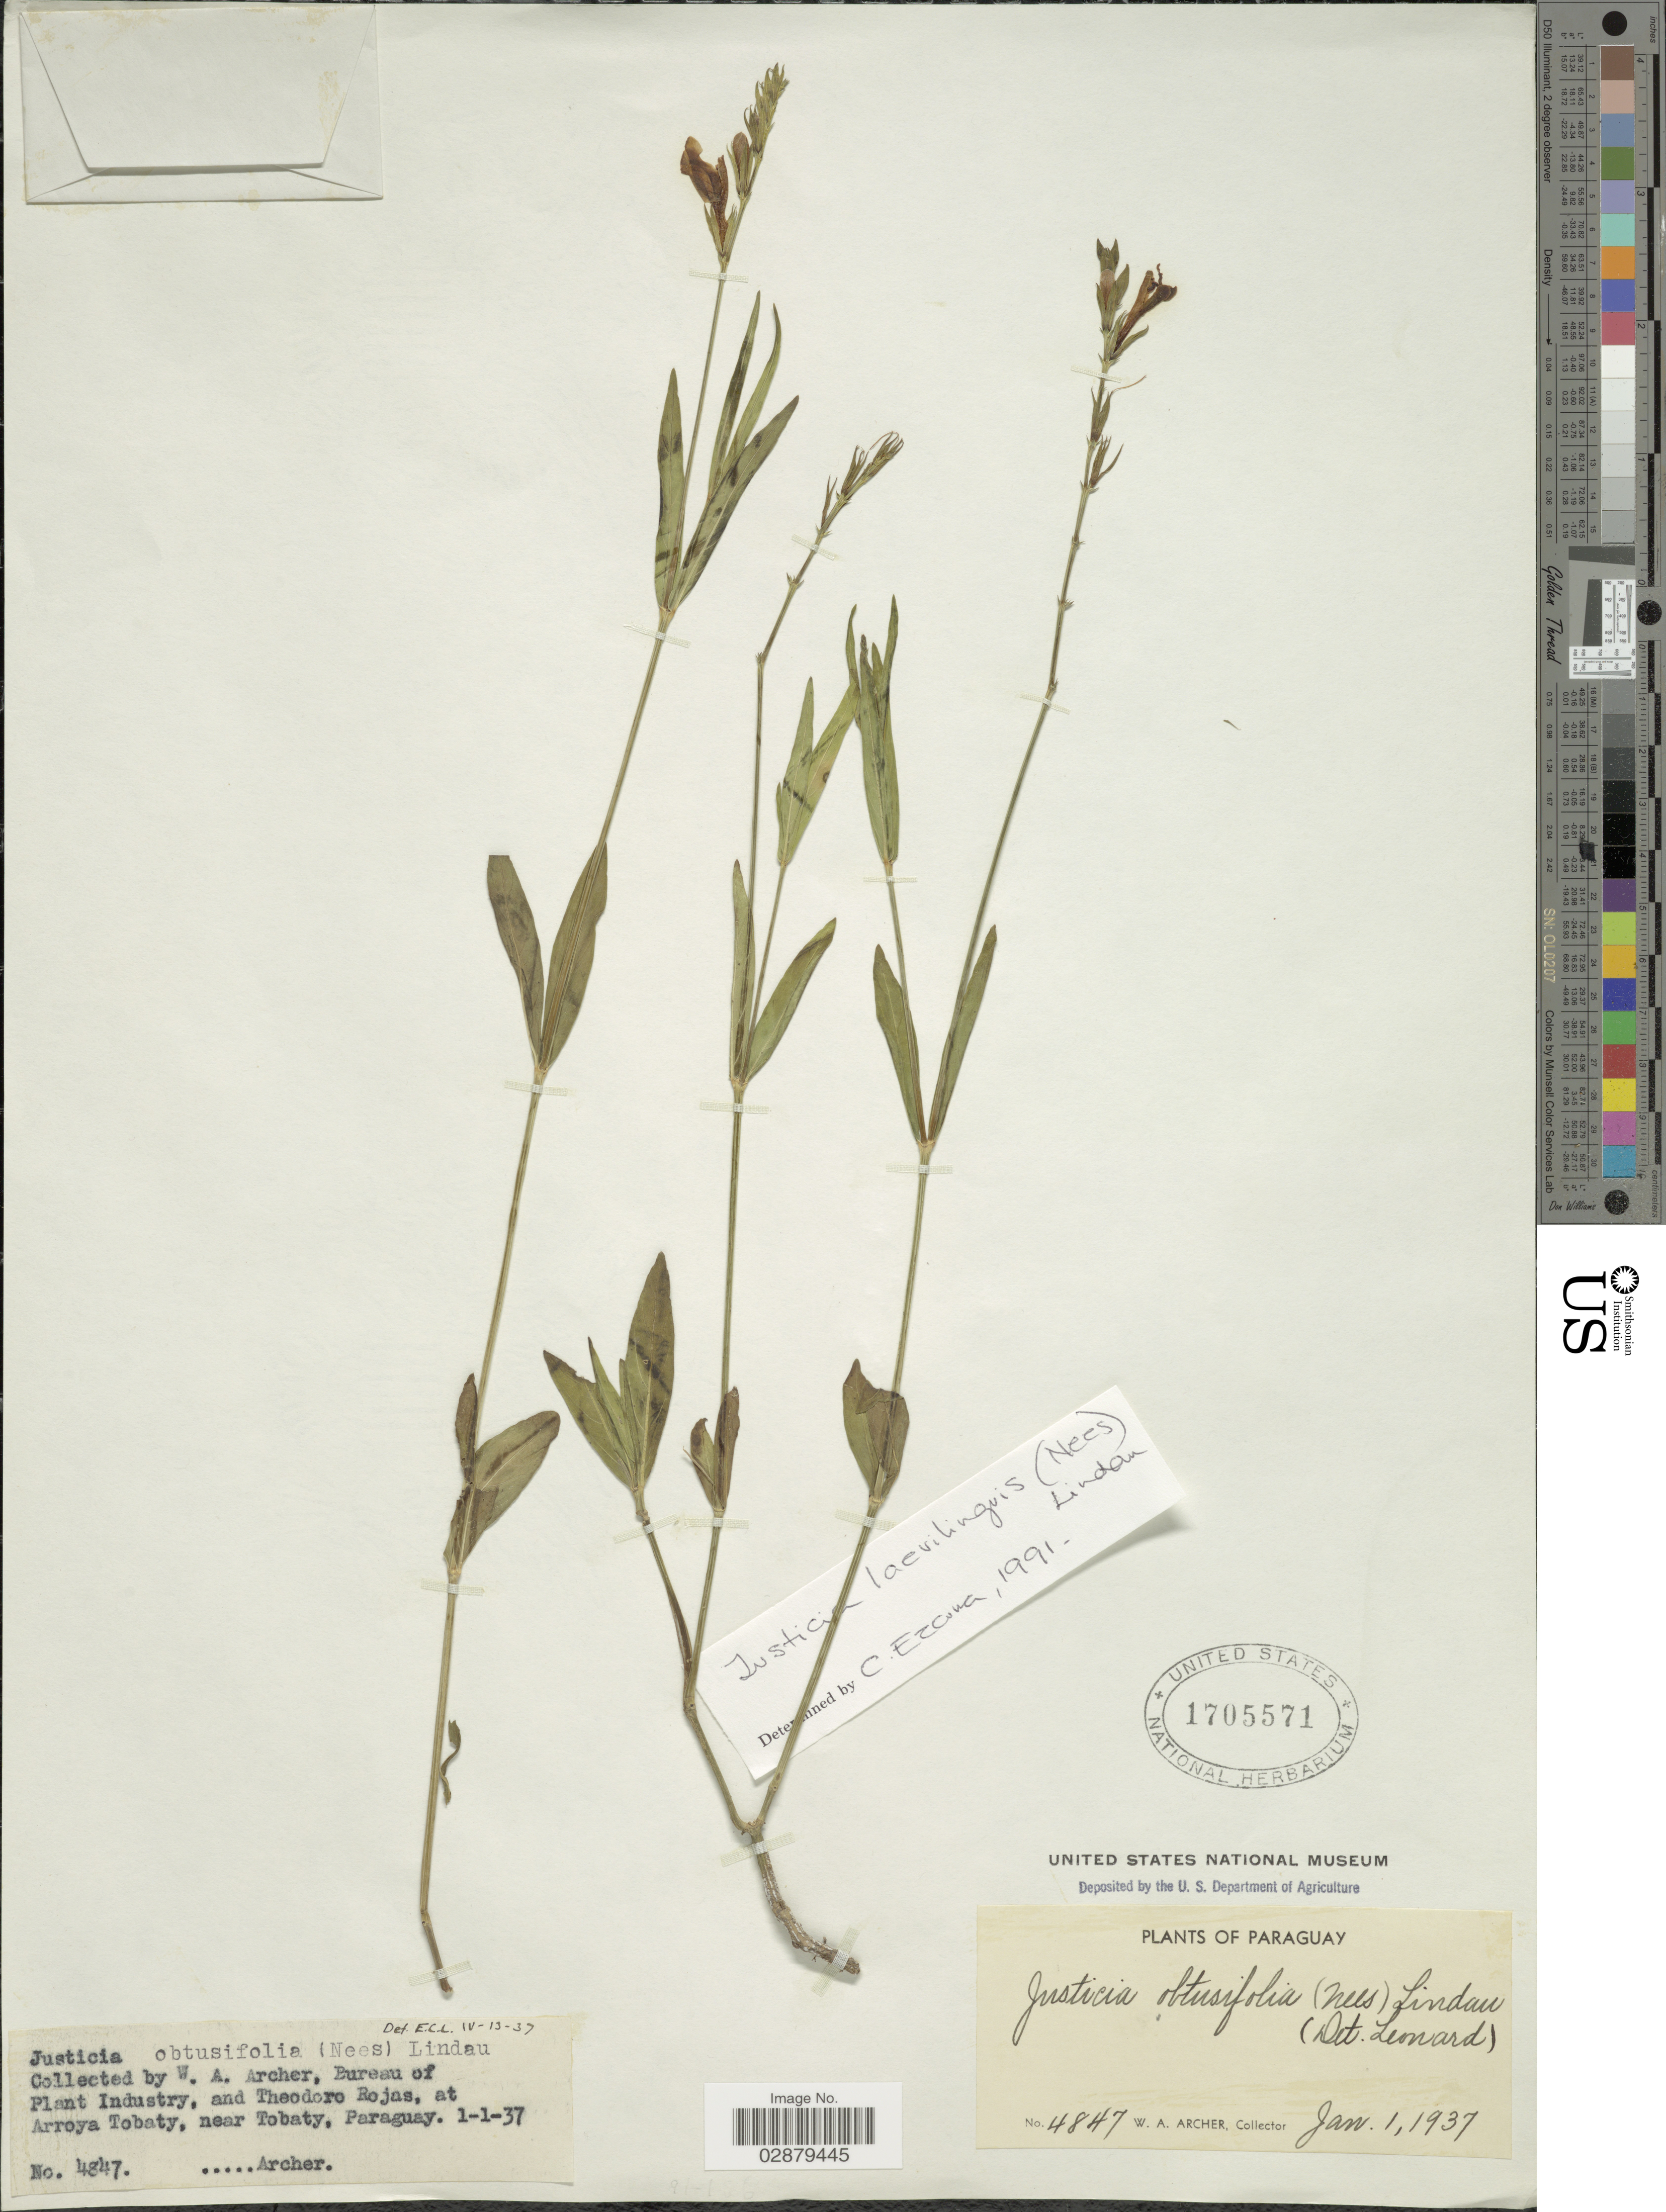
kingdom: Plantae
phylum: Tracheophyta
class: Magnoliopsida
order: Lamiales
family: Acanthaceae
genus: Justicia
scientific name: Justicia laevilinguis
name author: (Nees) Lindau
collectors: W. Archer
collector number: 4847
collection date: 1937-01-01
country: Paraguay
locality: Arroya Tobaty, near Tobaty.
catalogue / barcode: US 1705571